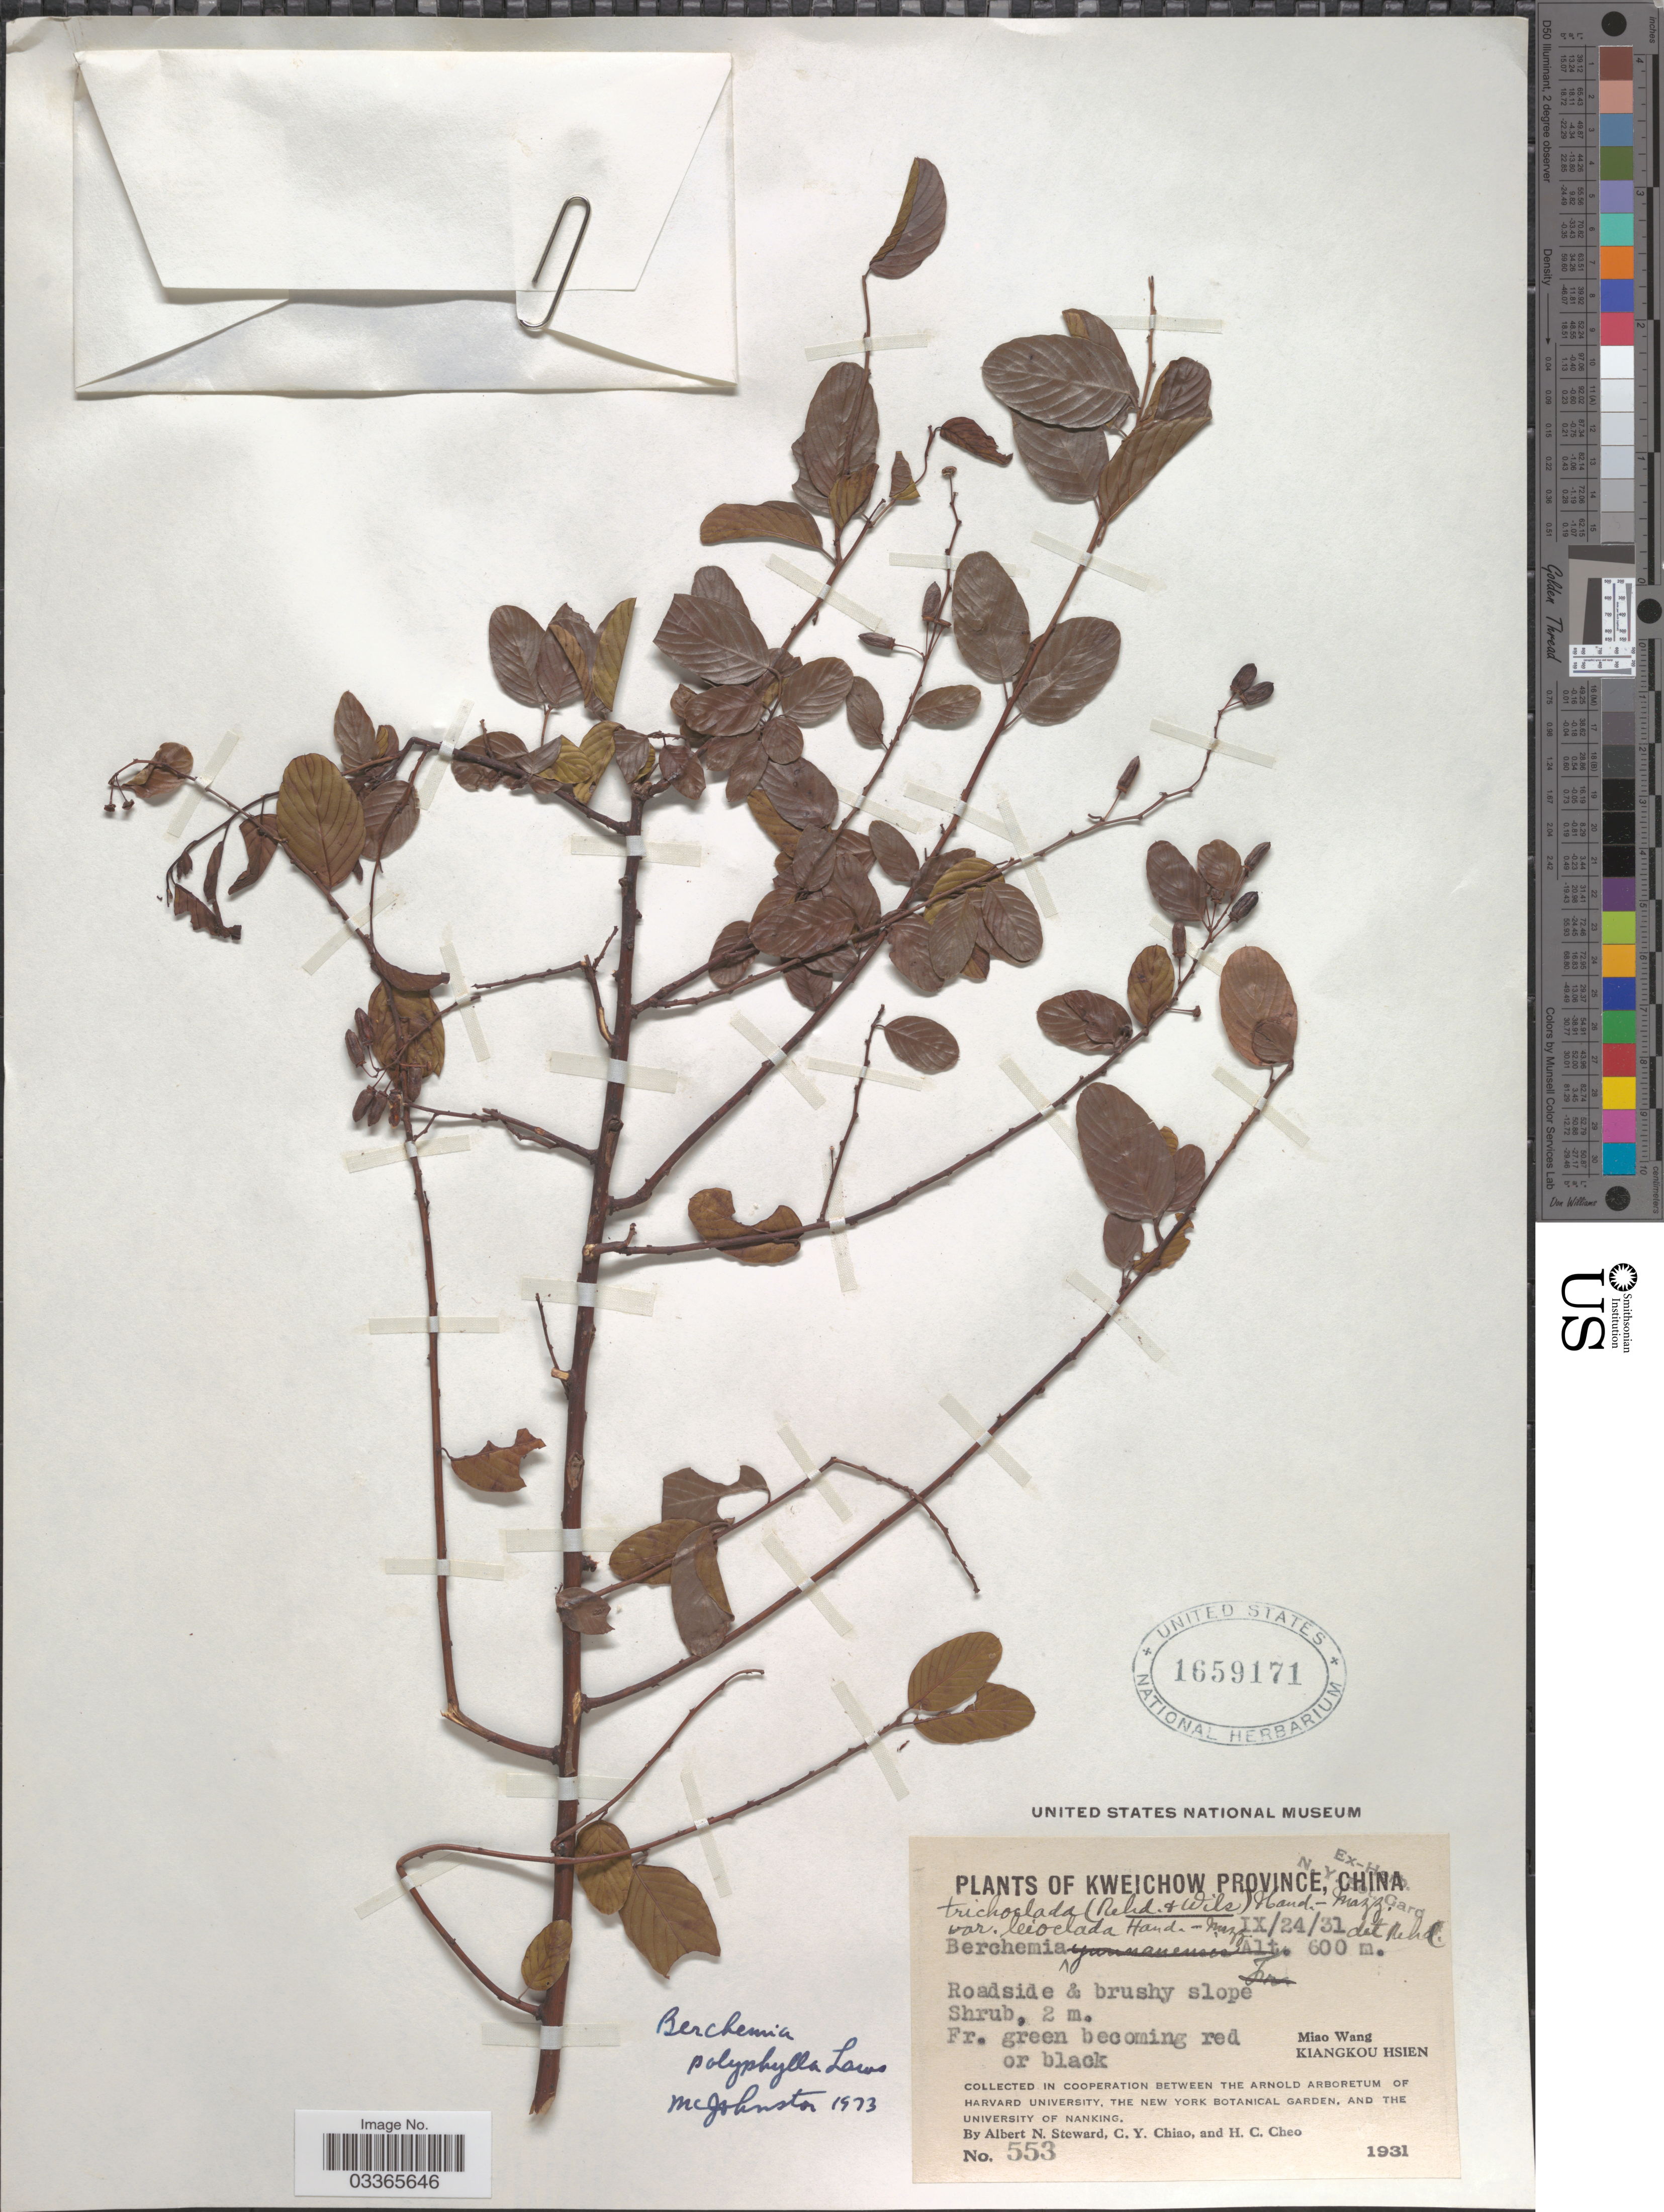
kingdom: Plantae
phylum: Tracheophyta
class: Magnoliopsida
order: Rosales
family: Rhamnaceae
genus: Berchemia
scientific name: Berchemia polyphylla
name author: Wall. ex M.A. Lawson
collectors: A. N. Steward, C. Y. Chiao & H. Cheo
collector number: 553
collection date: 1931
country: China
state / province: Guizhou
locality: Kweichow Province, Miao Wang, Kiangkou Hsien.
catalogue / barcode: US 1659171